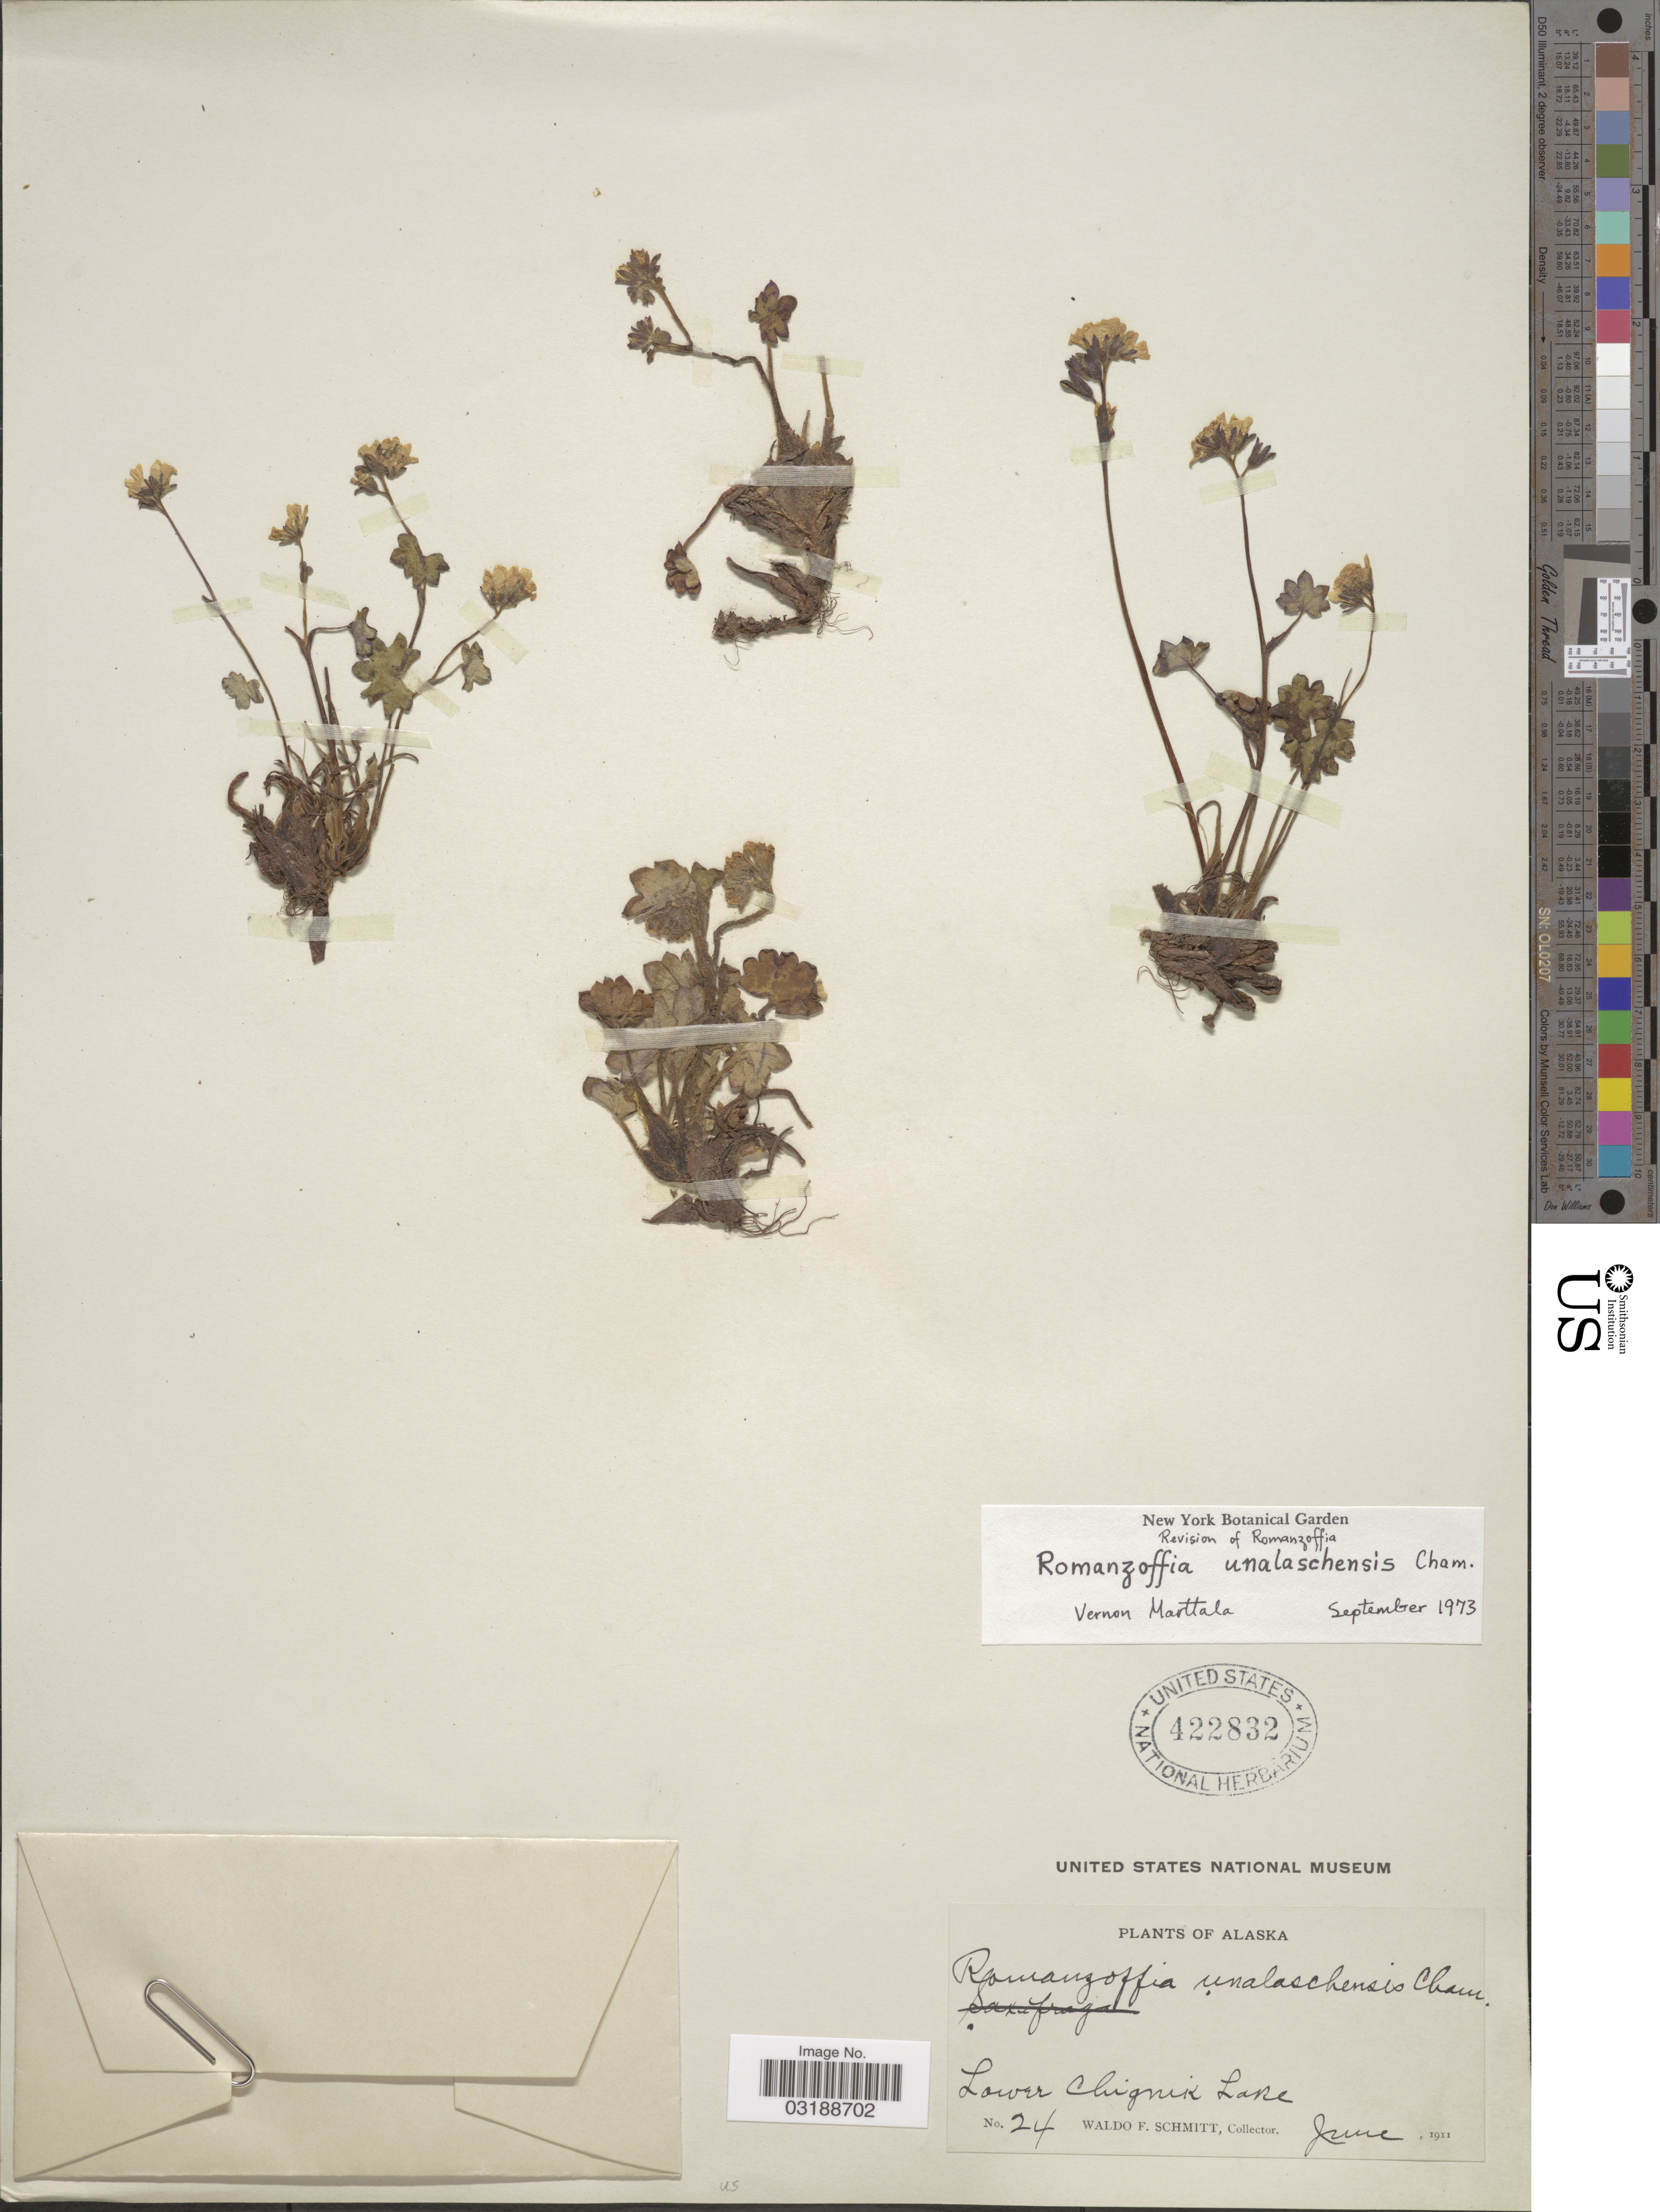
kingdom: Plantae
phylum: Tracheophyta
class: Magnoliopsida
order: Boraginales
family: Hydrophyllaceae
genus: Romanzoffia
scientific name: Romanzoffia unalaschcensis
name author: Cham.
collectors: W. F. Schmitt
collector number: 24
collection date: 1911-06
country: United States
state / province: Alaska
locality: Lower Chignik Lake.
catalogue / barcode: US 422832